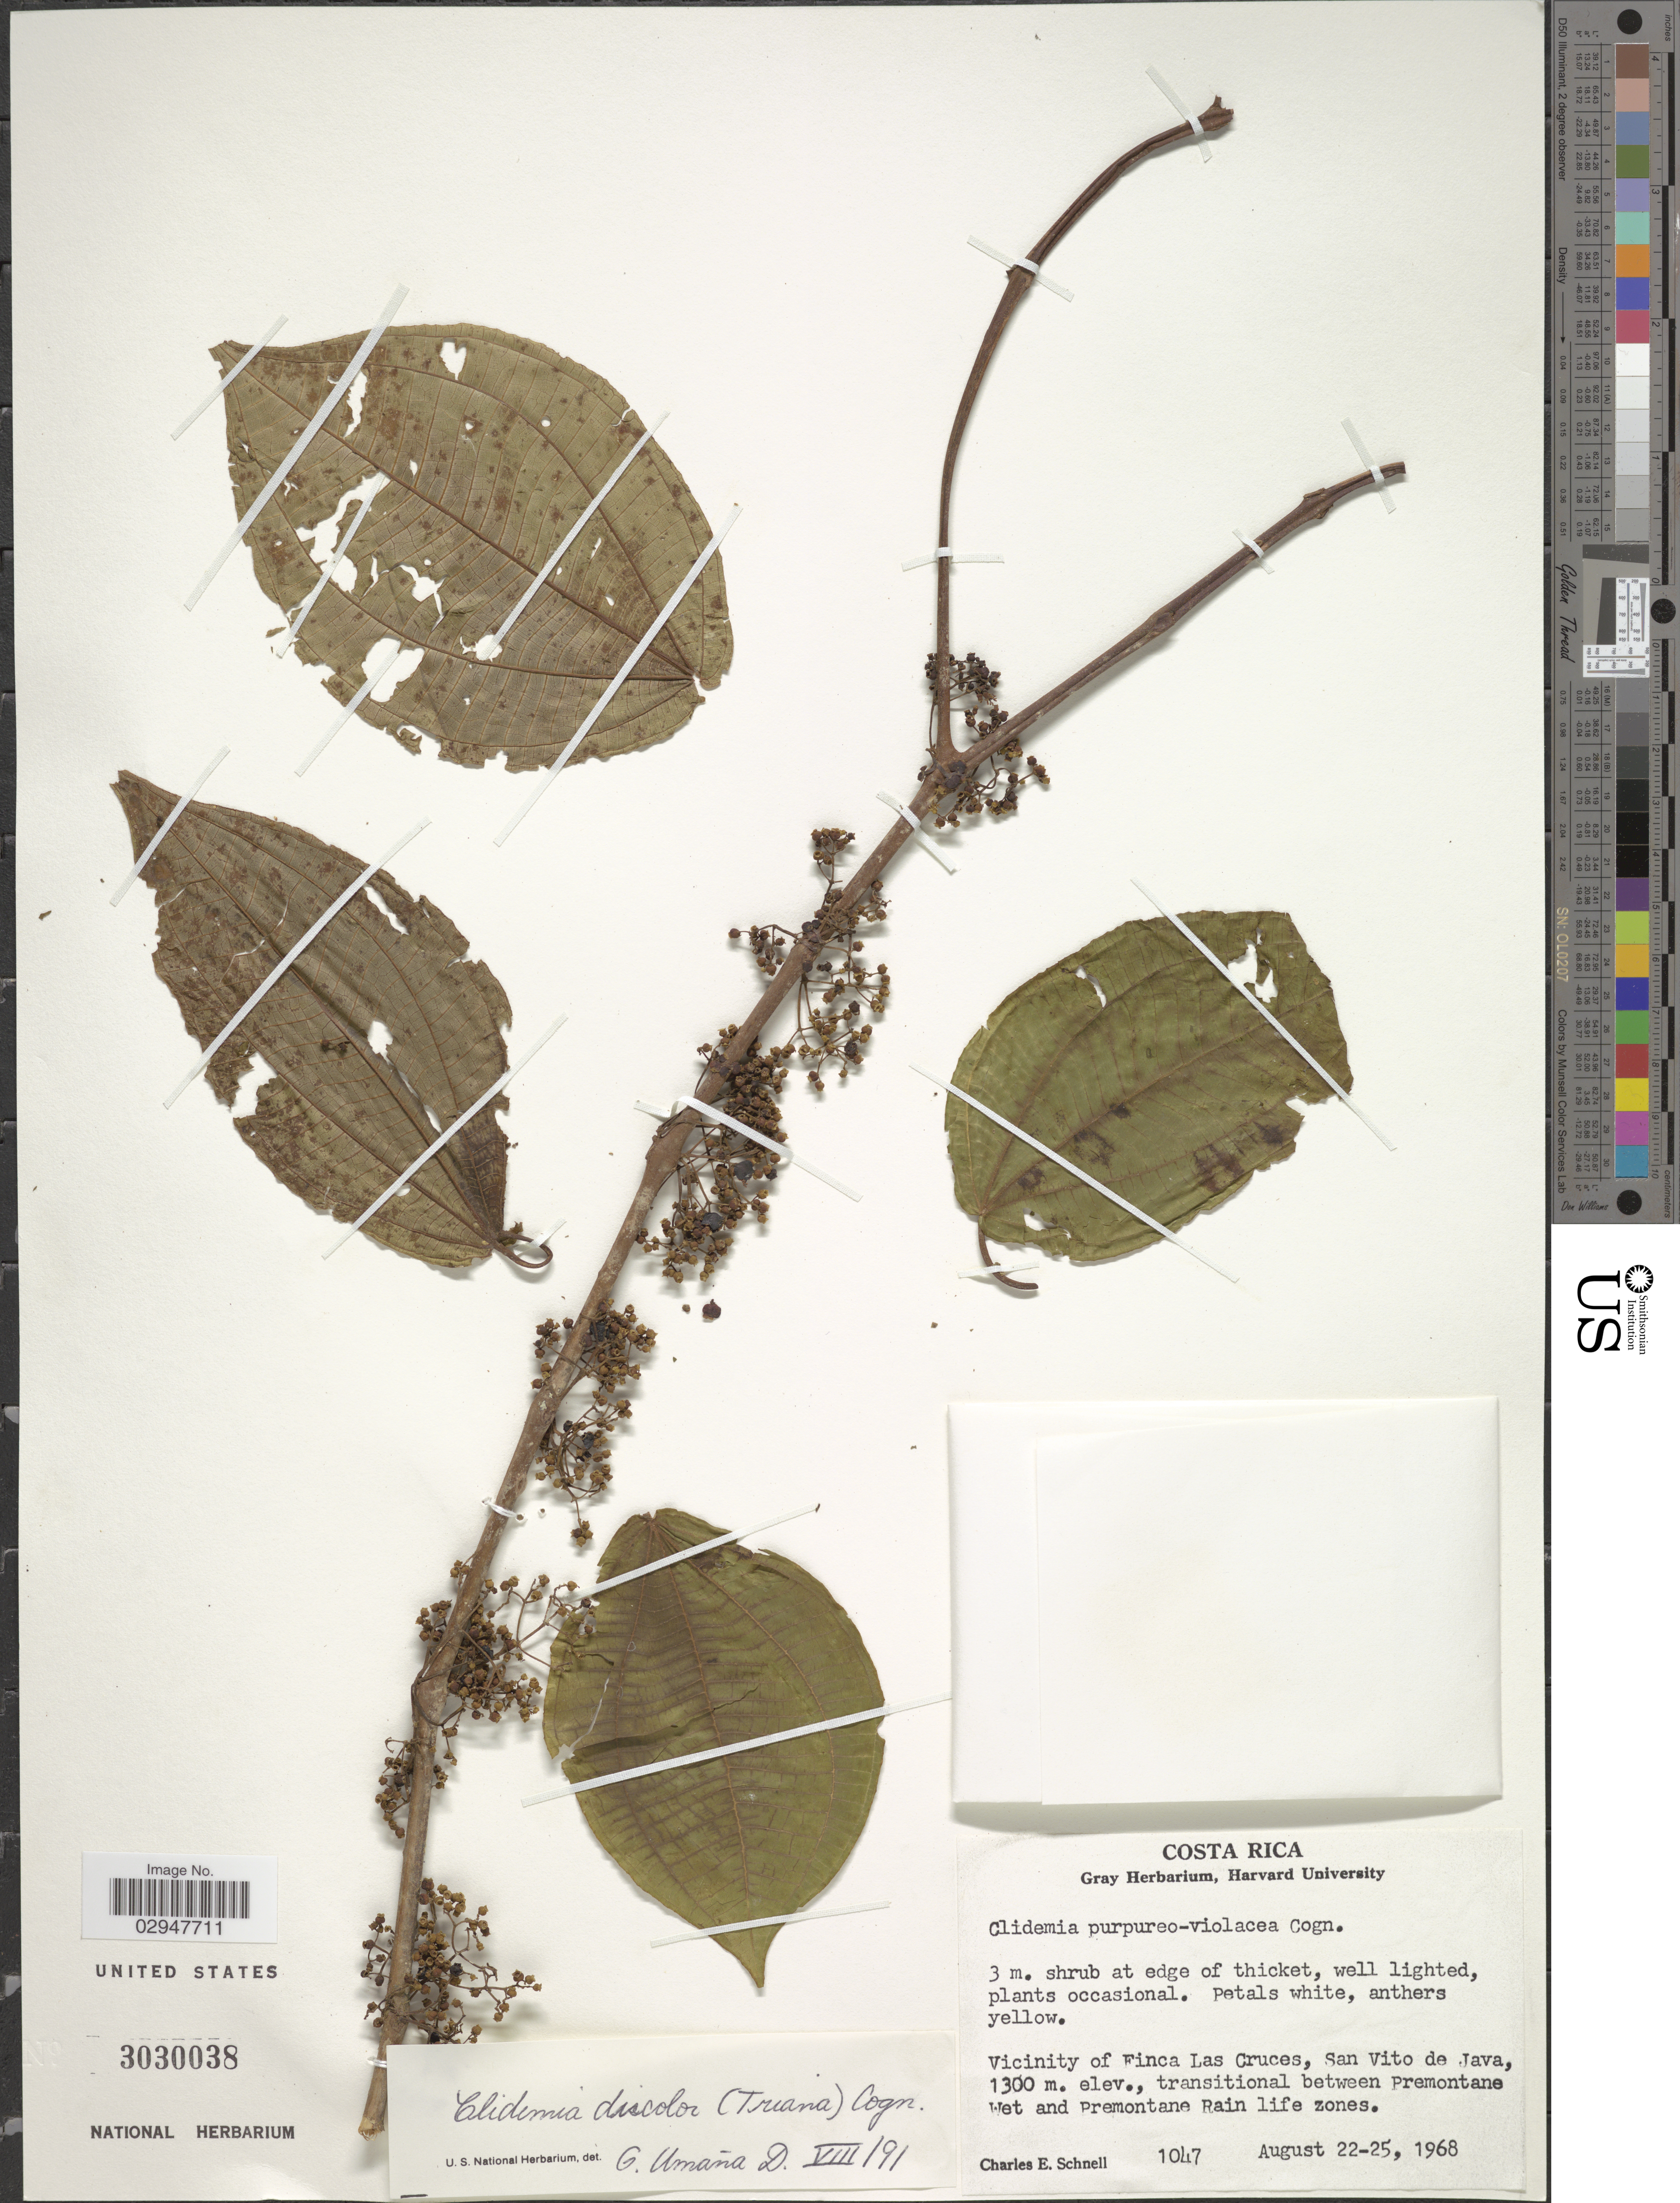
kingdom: Plantae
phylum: Tracheophyta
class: Magnoliopsida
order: Myrtales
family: Melastomataceae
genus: Clidemia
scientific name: Clidemia discolor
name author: (Triana) Cogn.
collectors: C. Schnell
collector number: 1047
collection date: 1968-08-22/1968-08-25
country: Costa Rica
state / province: Puntarenas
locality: Vicinity of Finca Las Cruces, San Vito de Java, transitional between Premontane Wet and Premontane Rain Life zones.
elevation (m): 1300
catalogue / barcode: US 3030038